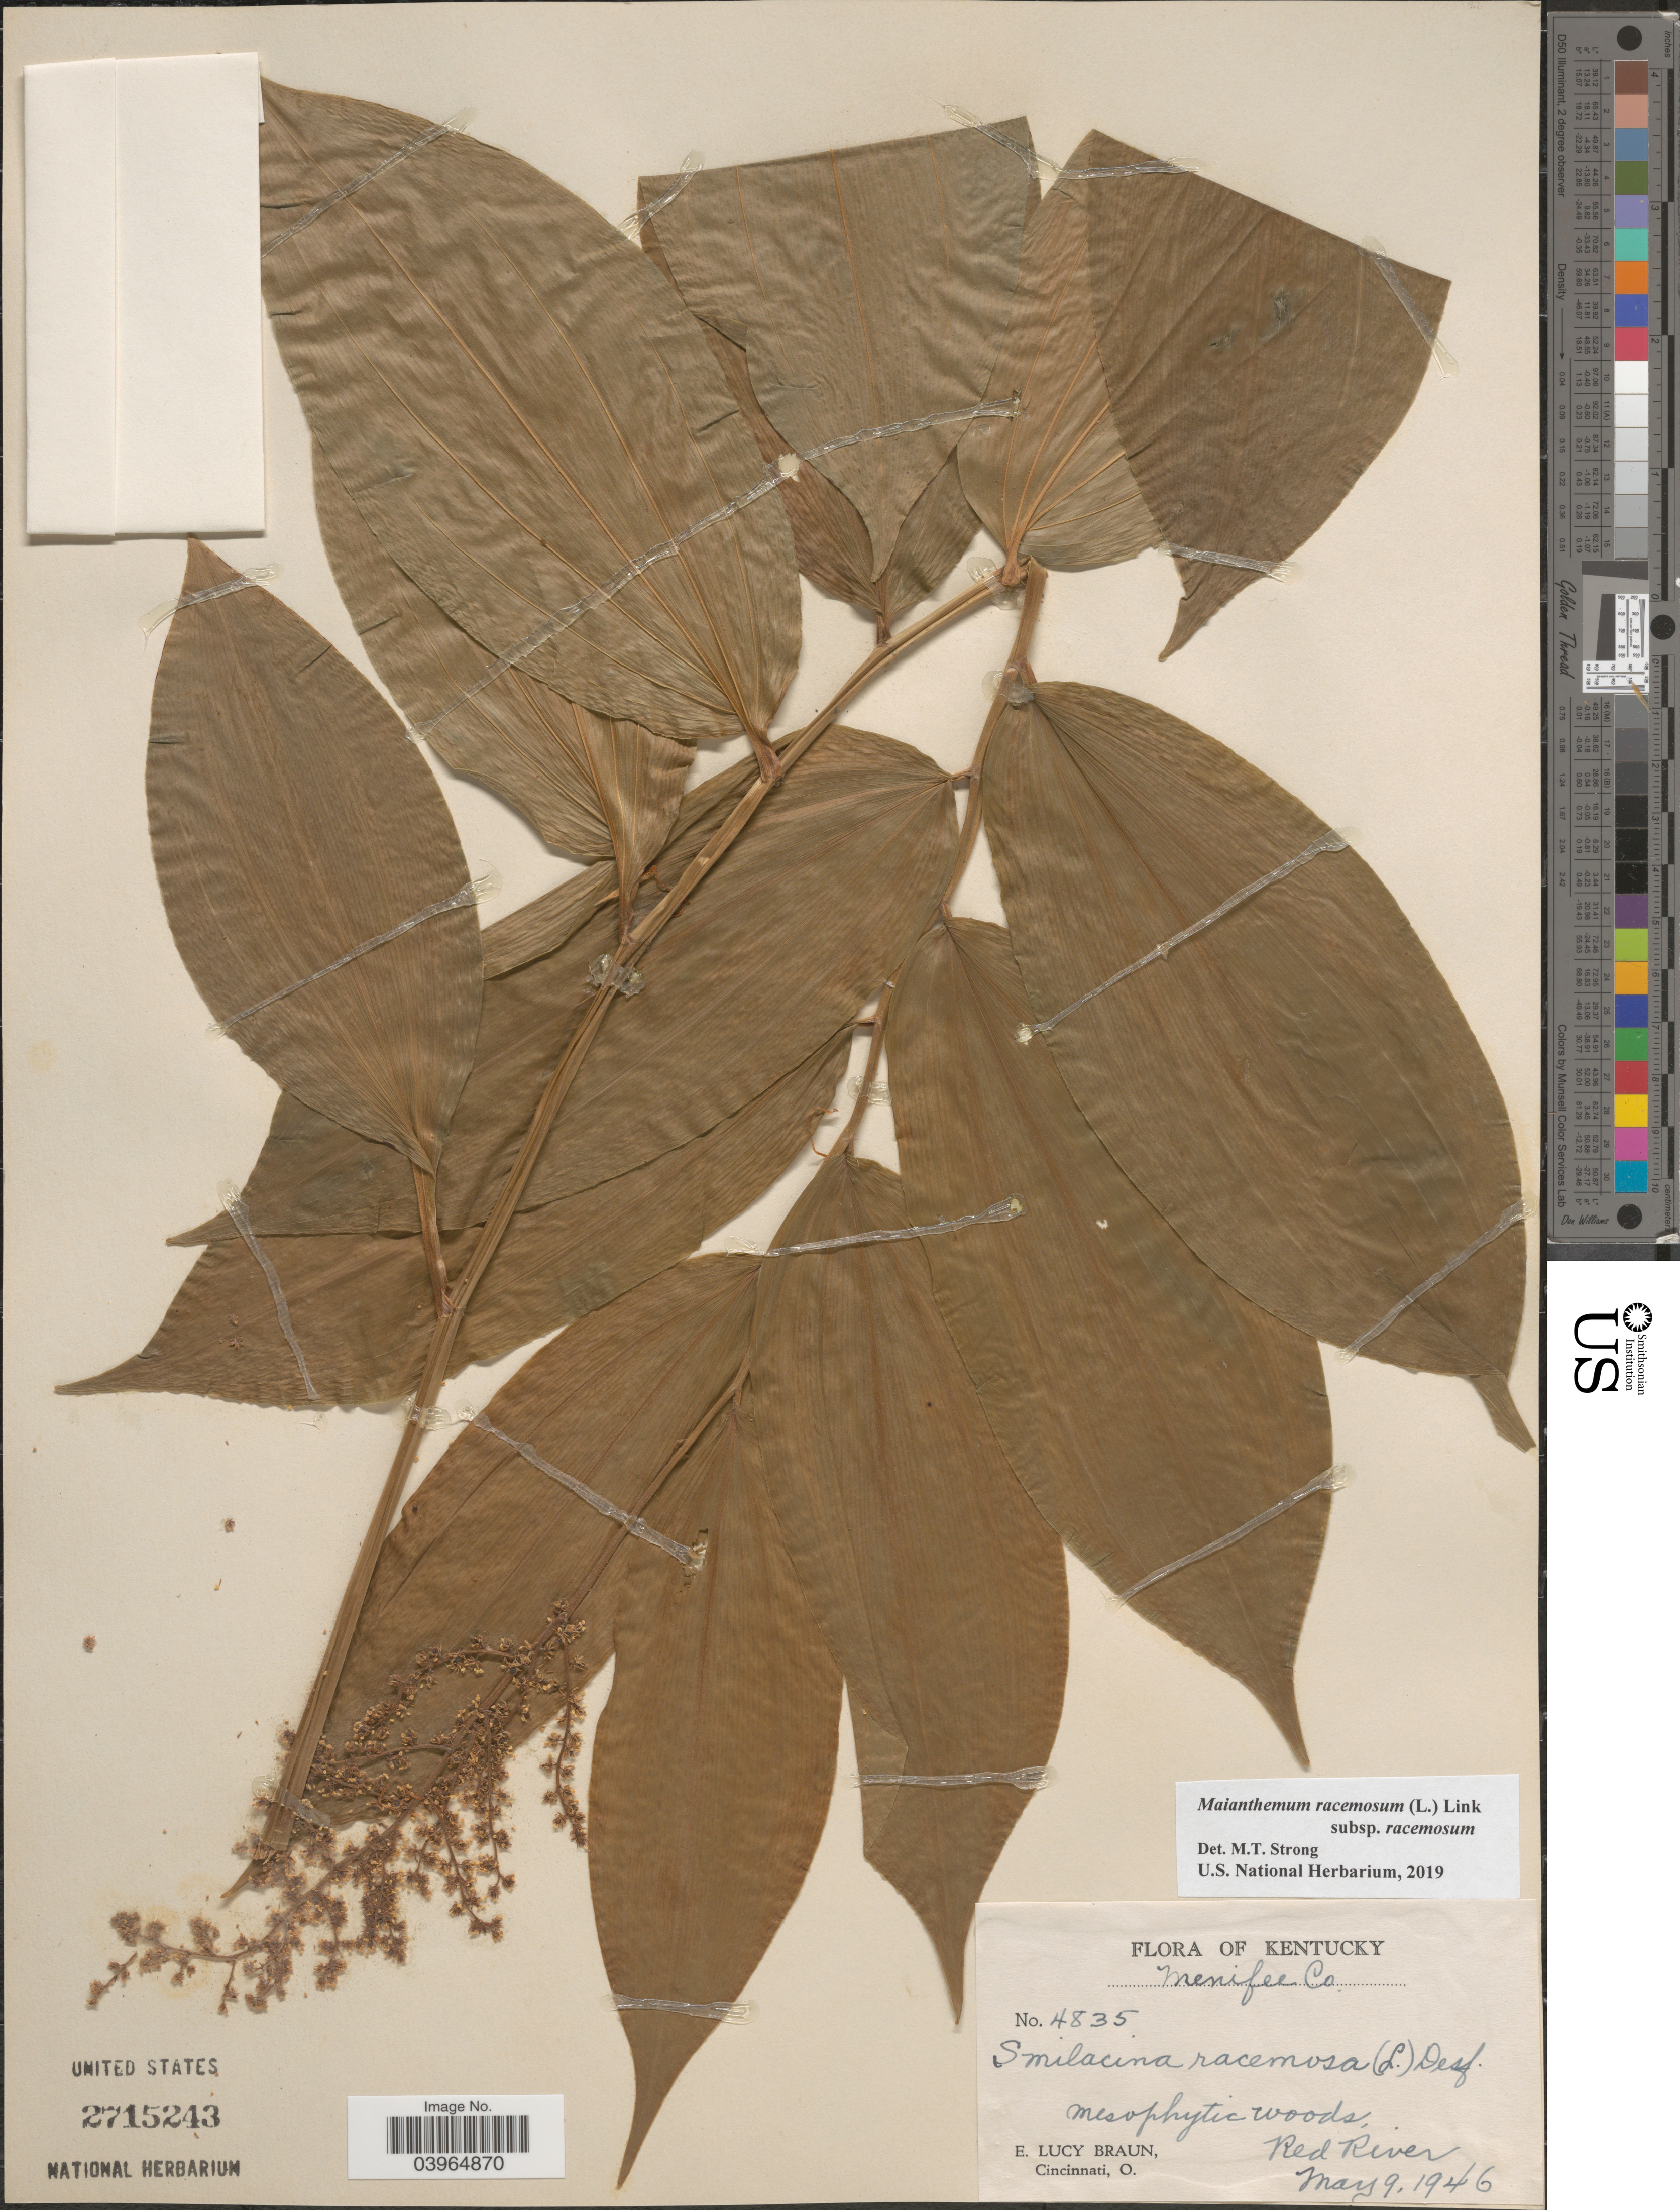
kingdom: Plantae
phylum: Tracheophyta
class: Liliopsida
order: Asparagales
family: Asparagaceae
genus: Maianthemum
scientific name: Maianthemum racemosum subsp. racemosum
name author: (L.) Link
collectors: E. L. Braun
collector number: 4835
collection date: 1946-05-09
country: United States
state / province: Kentucky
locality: Menifee Co. Red River.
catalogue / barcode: US 2715243